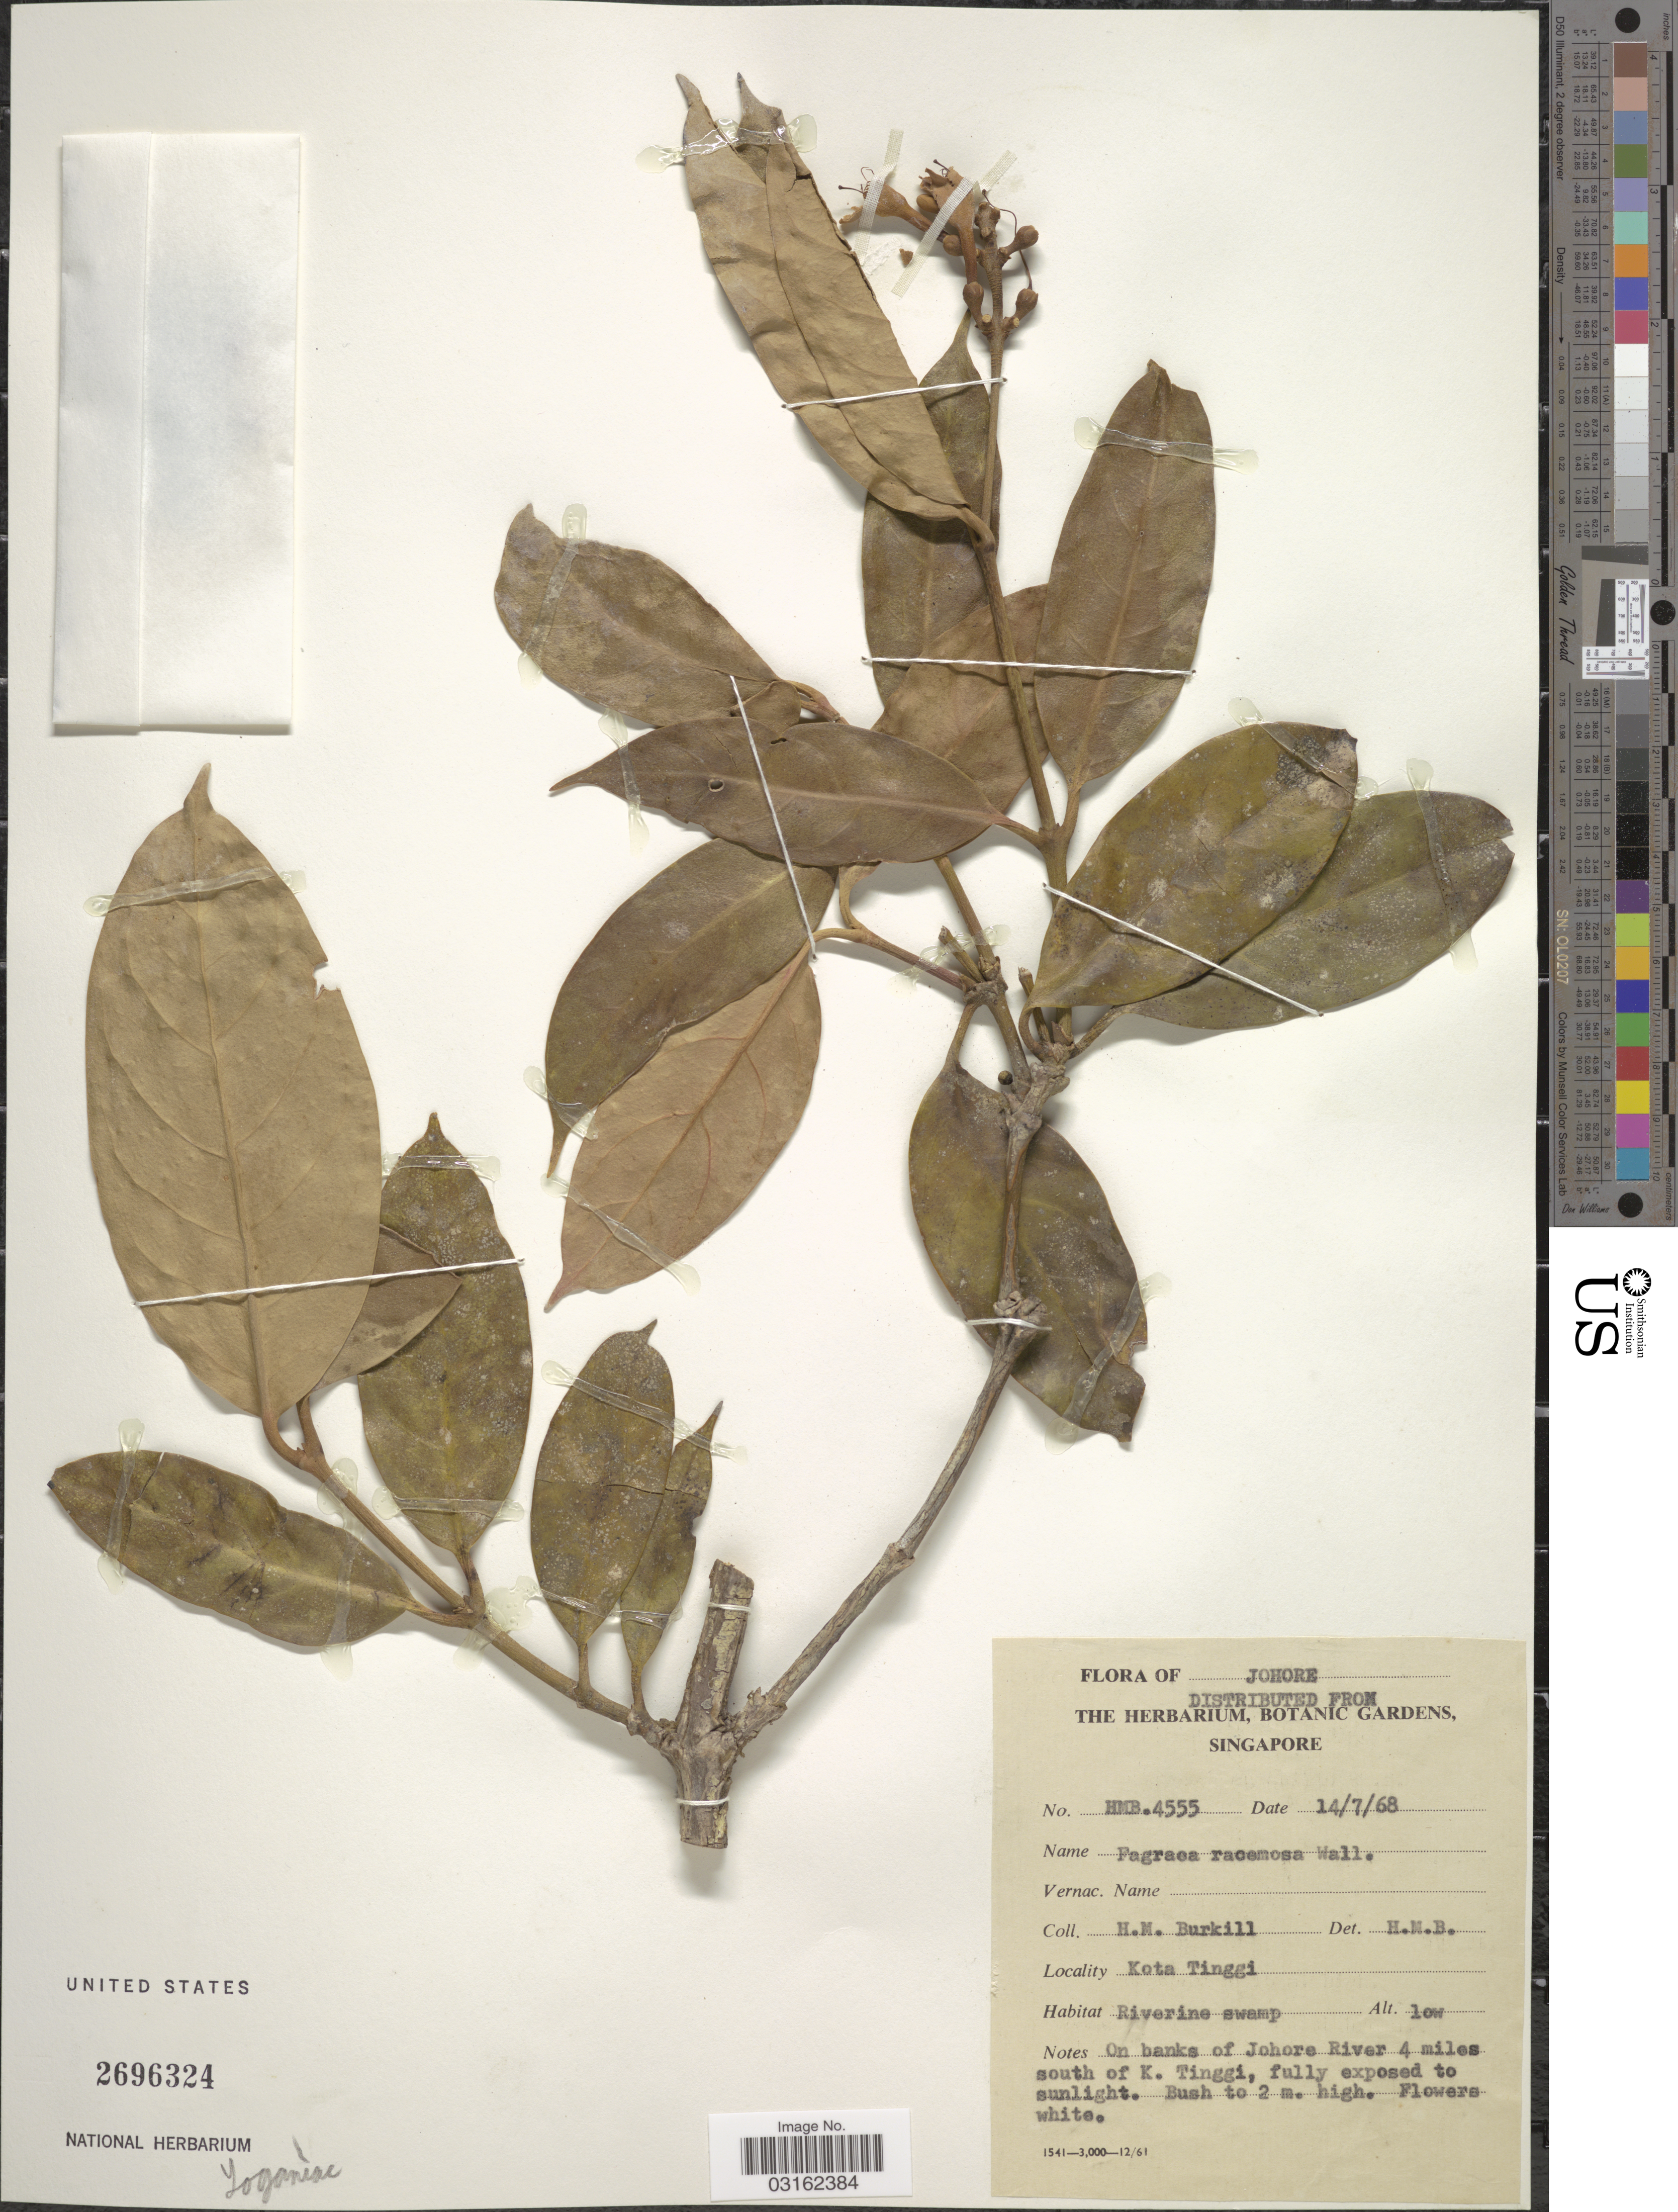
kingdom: Plantae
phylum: Tracheophyta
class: Magnoliopsida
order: Gentianales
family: Gentianaceae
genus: Fagraea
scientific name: Fagraea racemosa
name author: Jack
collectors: H. M. Burkill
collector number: HMB4555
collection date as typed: Transcribed d/m/y: 14/7/68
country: Malaysia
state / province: Johor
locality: Johore, Kota Tinggi, On banks of Johore River 4 miles south of K. Tinggi.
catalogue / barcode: US 2696324